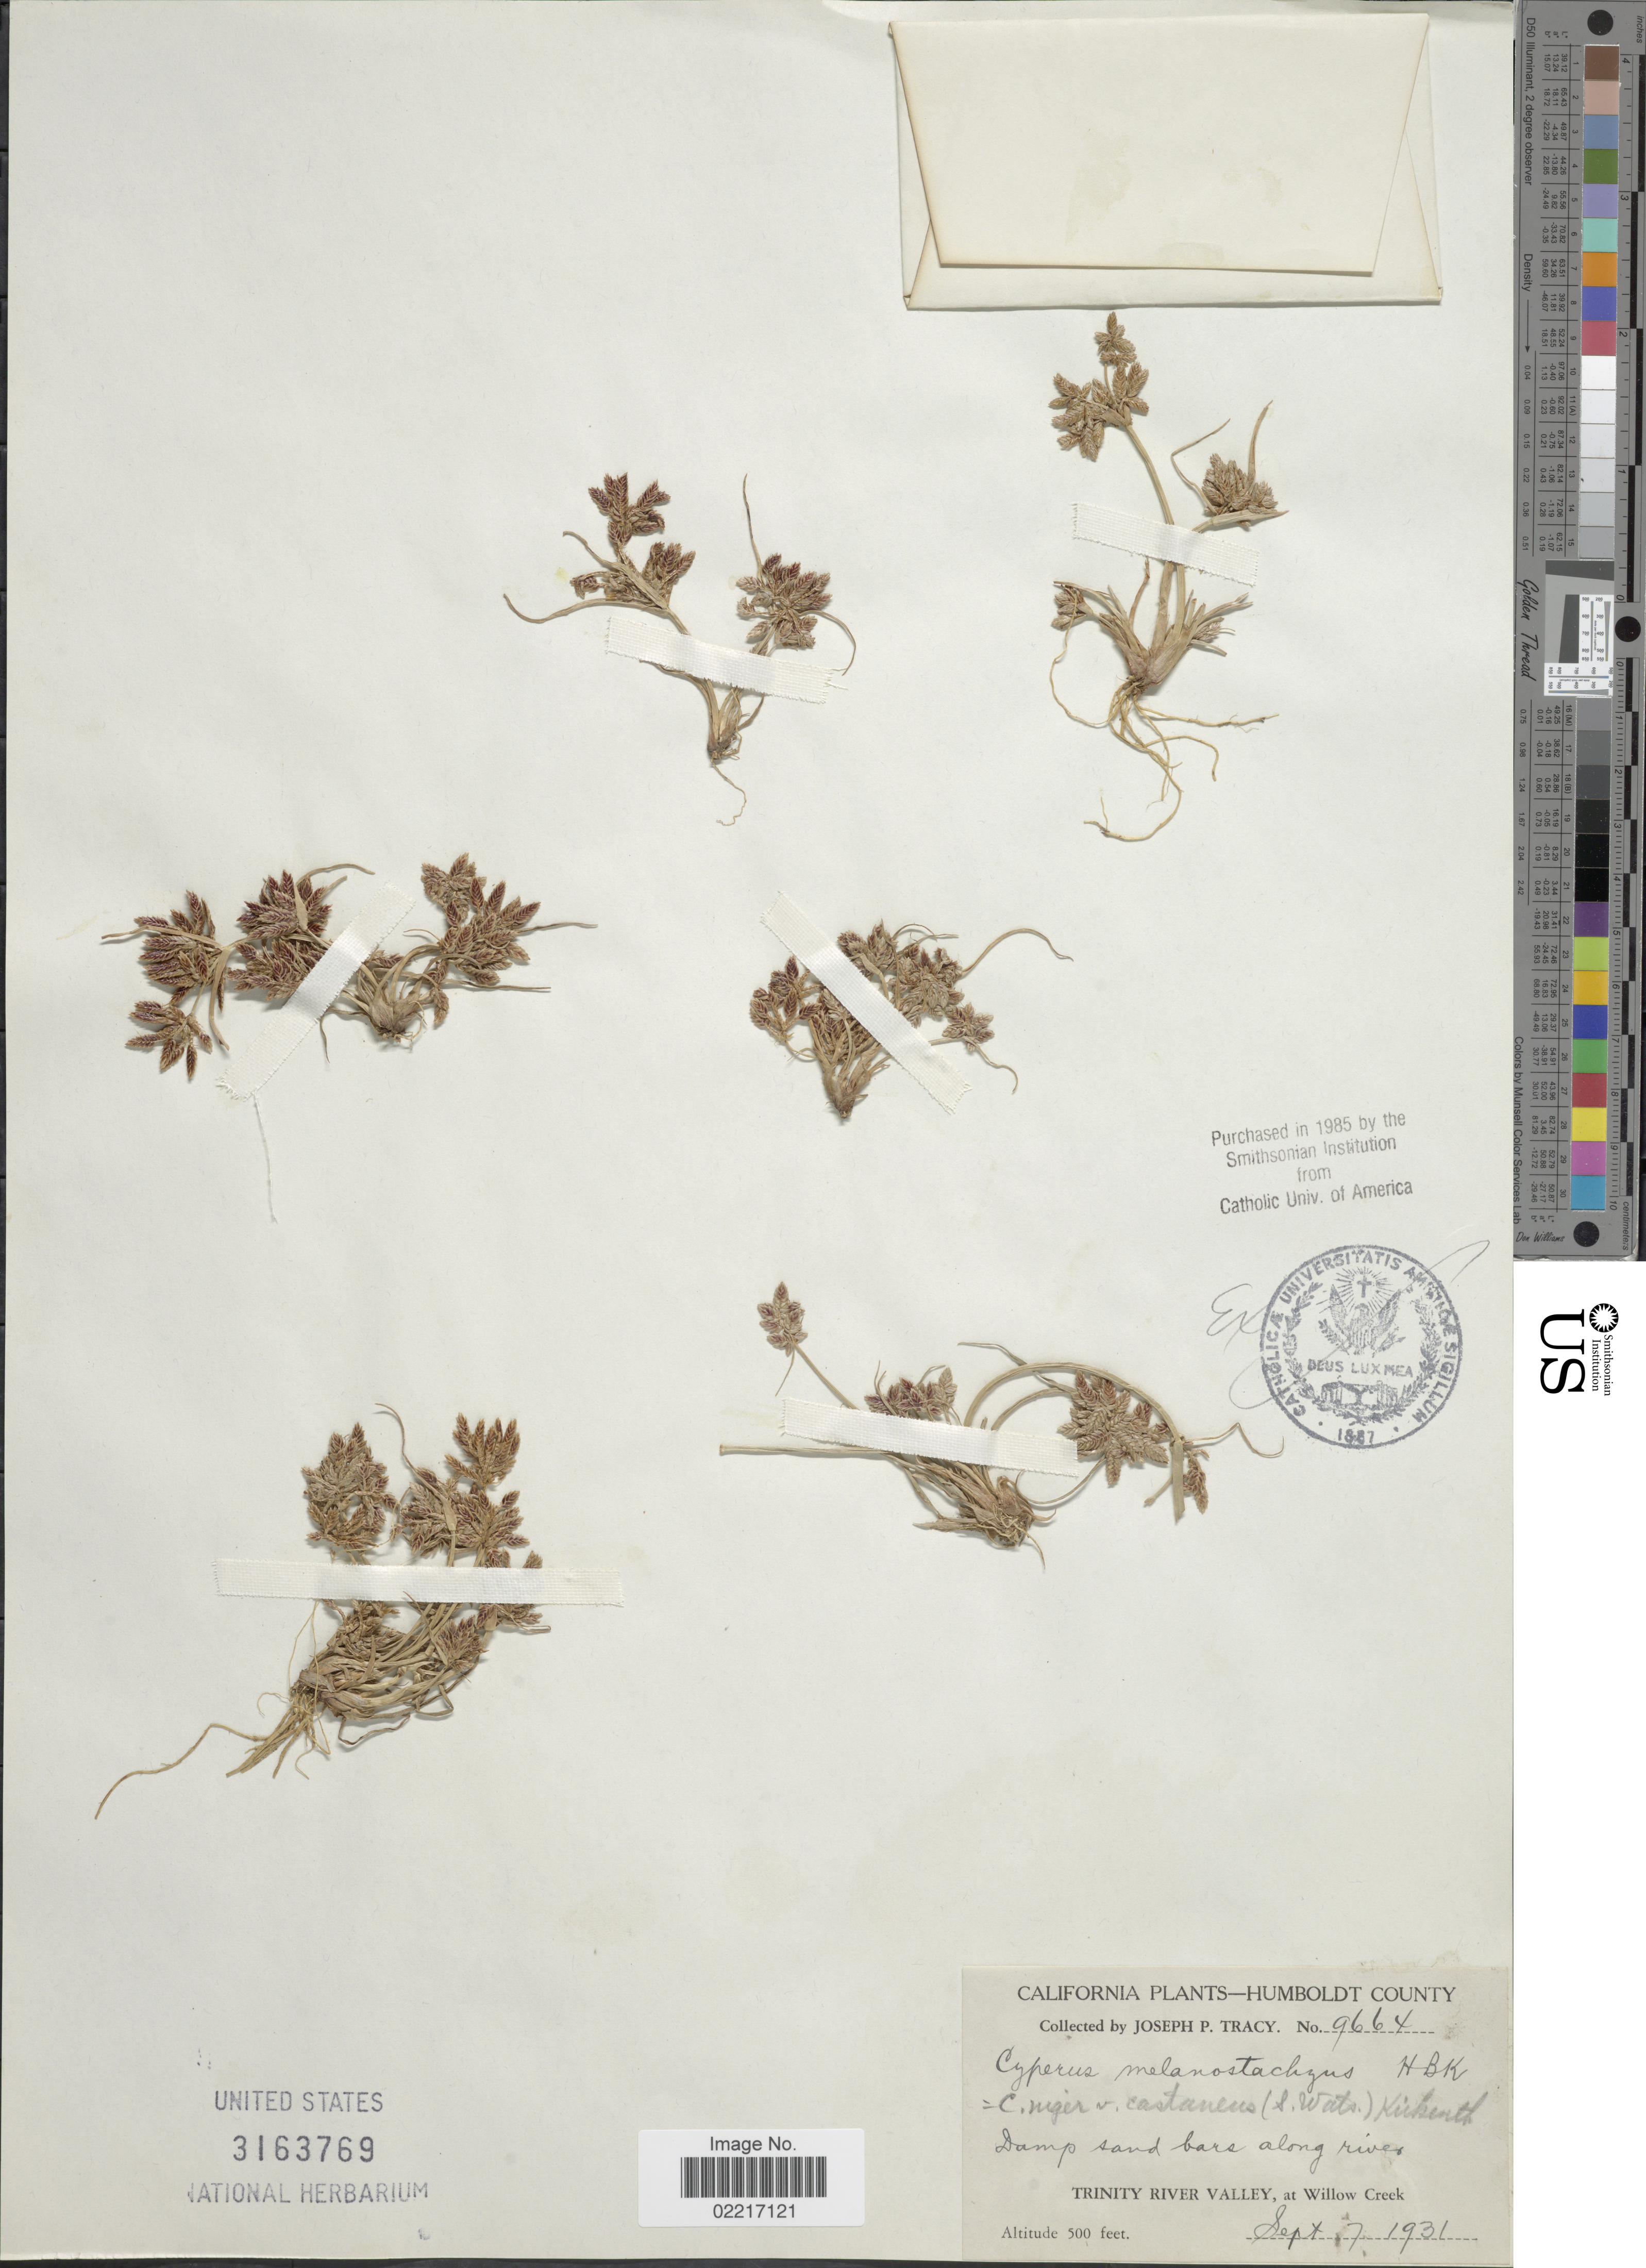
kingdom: Plantae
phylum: Tracheophyta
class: Liliopsida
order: Poales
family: Cyperaceae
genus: Cyperus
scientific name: Cyperus niger var. castaneus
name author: (S. Watson) Kük.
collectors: J. Tracy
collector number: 9664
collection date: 1931-09-07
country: United States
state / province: California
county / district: Humboldt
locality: Humboldt Co., damp sand bars along river, Trinity River Valley, at Willow Creek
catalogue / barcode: US 3163769